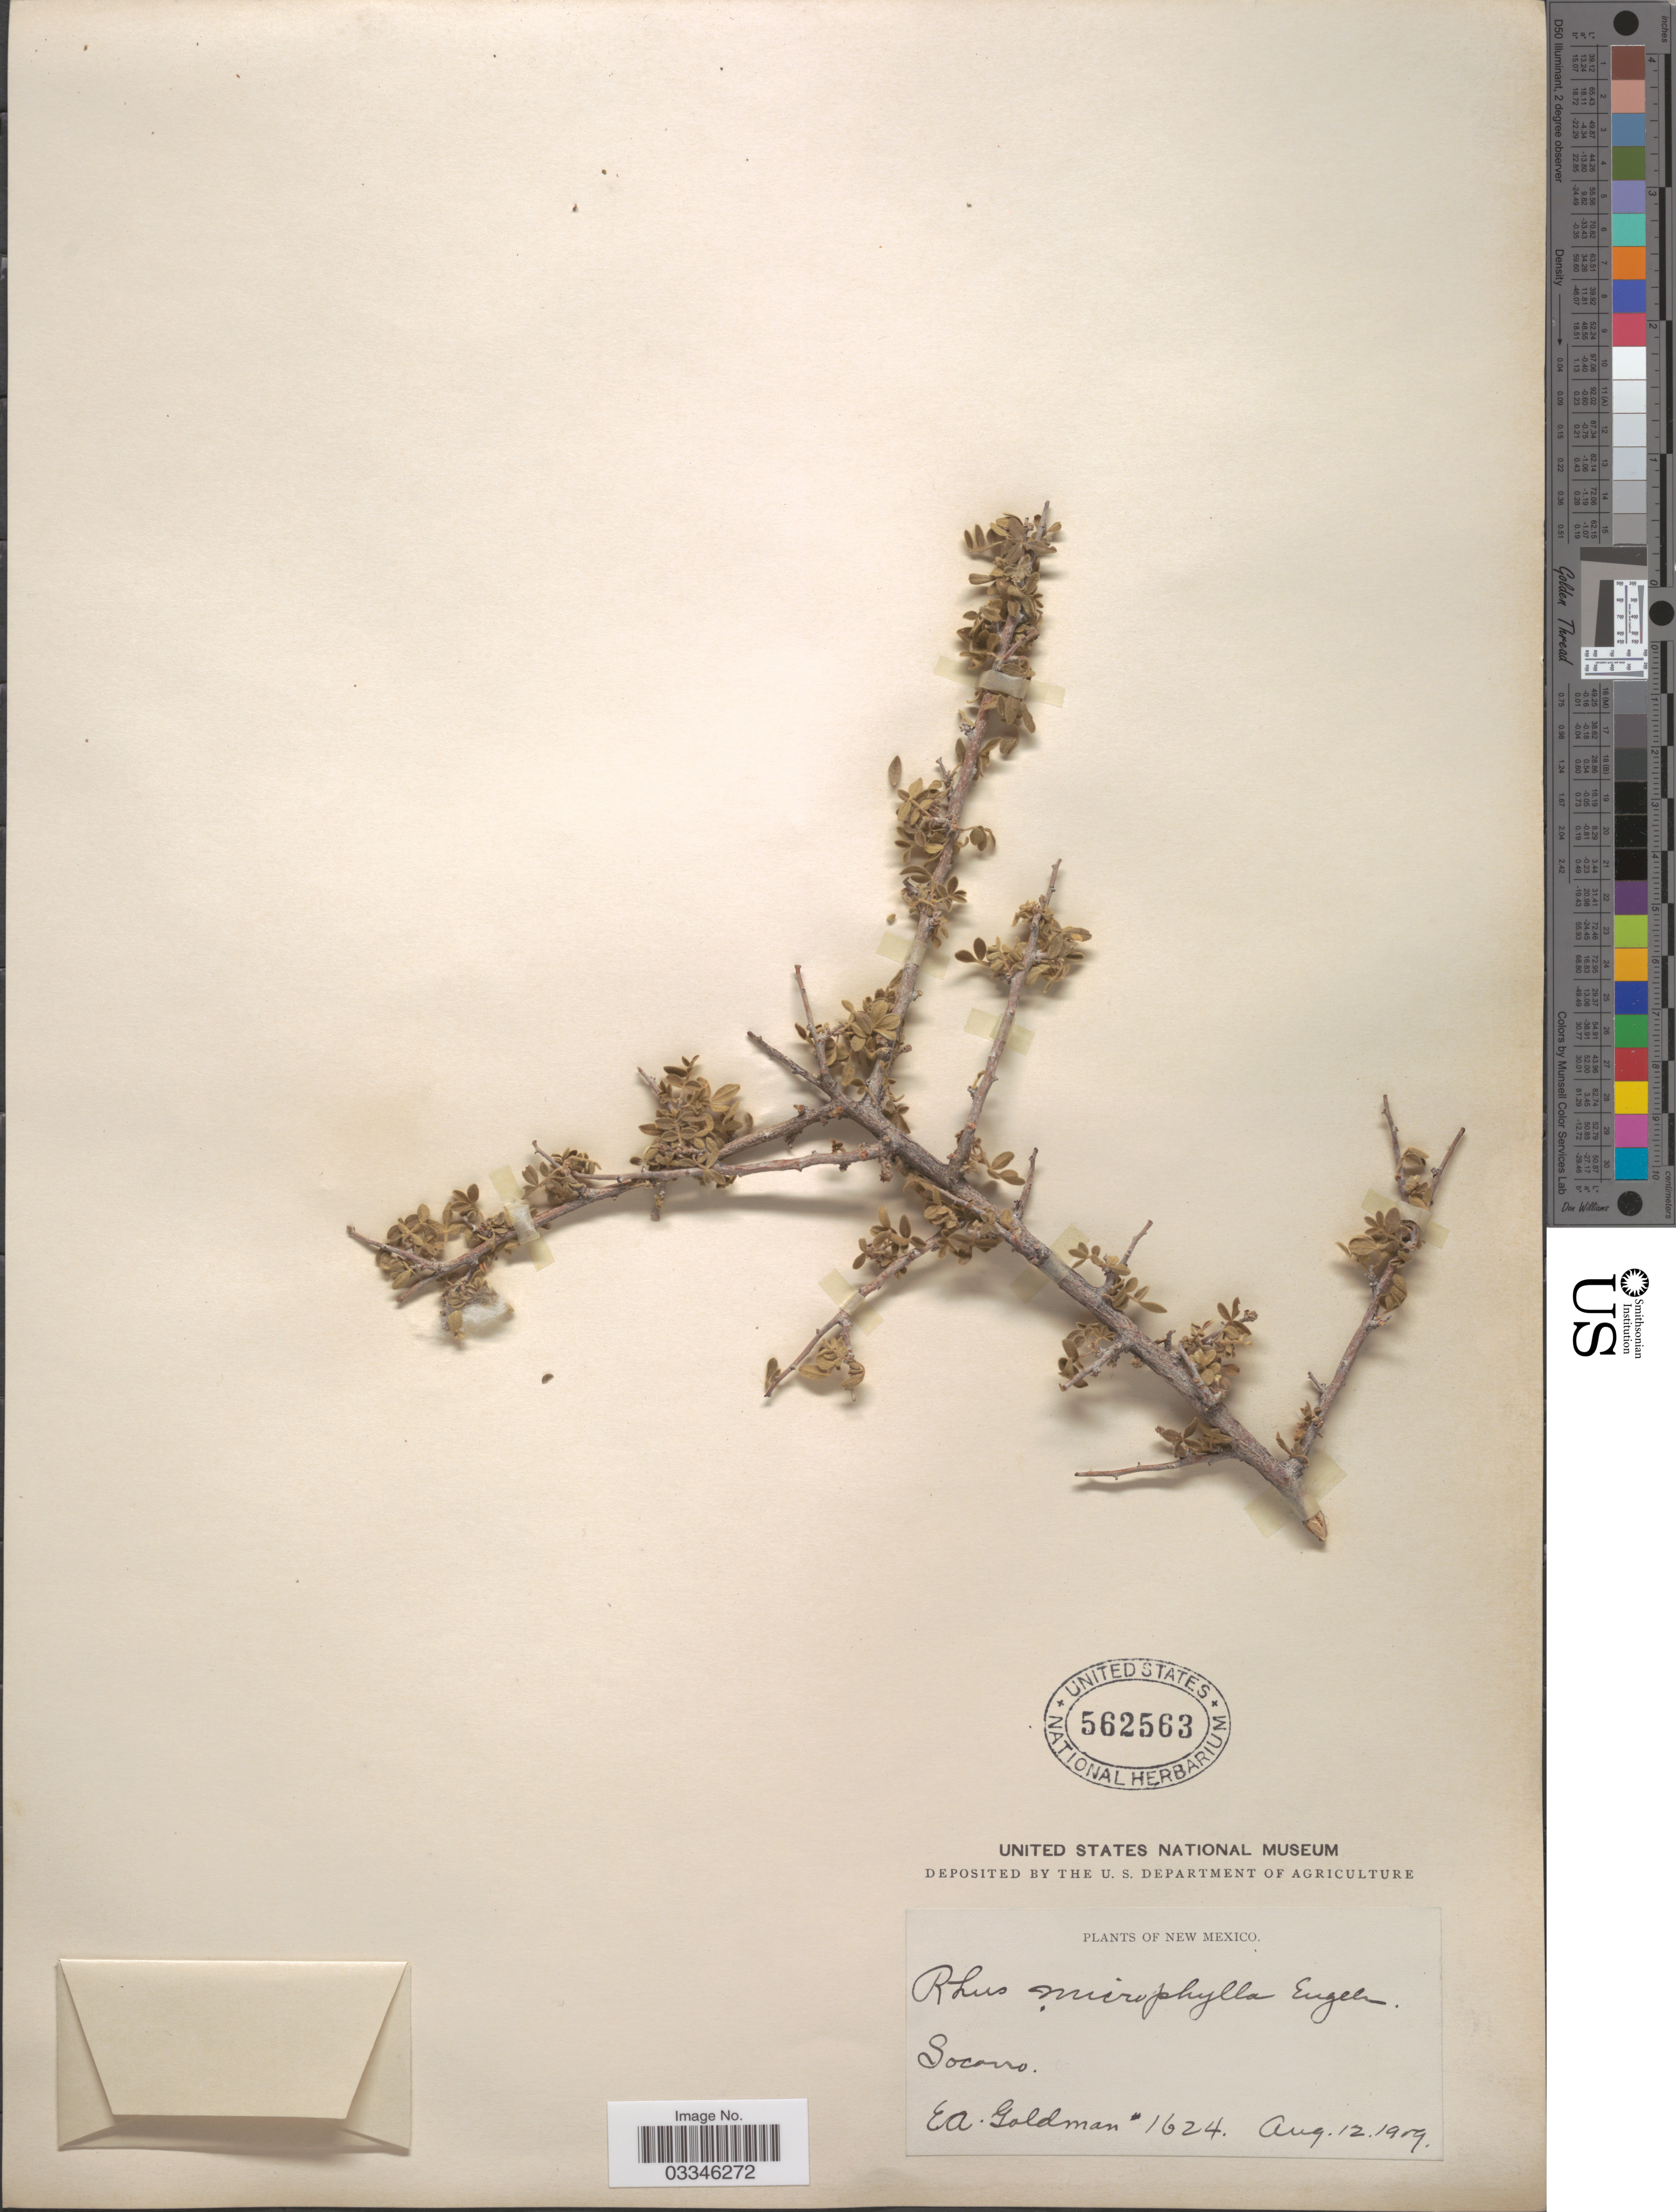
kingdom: Plantae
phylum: Tracheophyta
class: Magnoliopsida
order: Sapindales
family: Anacardiaceae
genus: Rhus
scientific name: Rhus microphylla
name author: Engelm.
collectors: E. A. Goldman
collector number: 1624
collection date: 1909-08-12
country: United States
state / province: New Mexico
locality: Socorro.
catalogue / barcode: US 562563